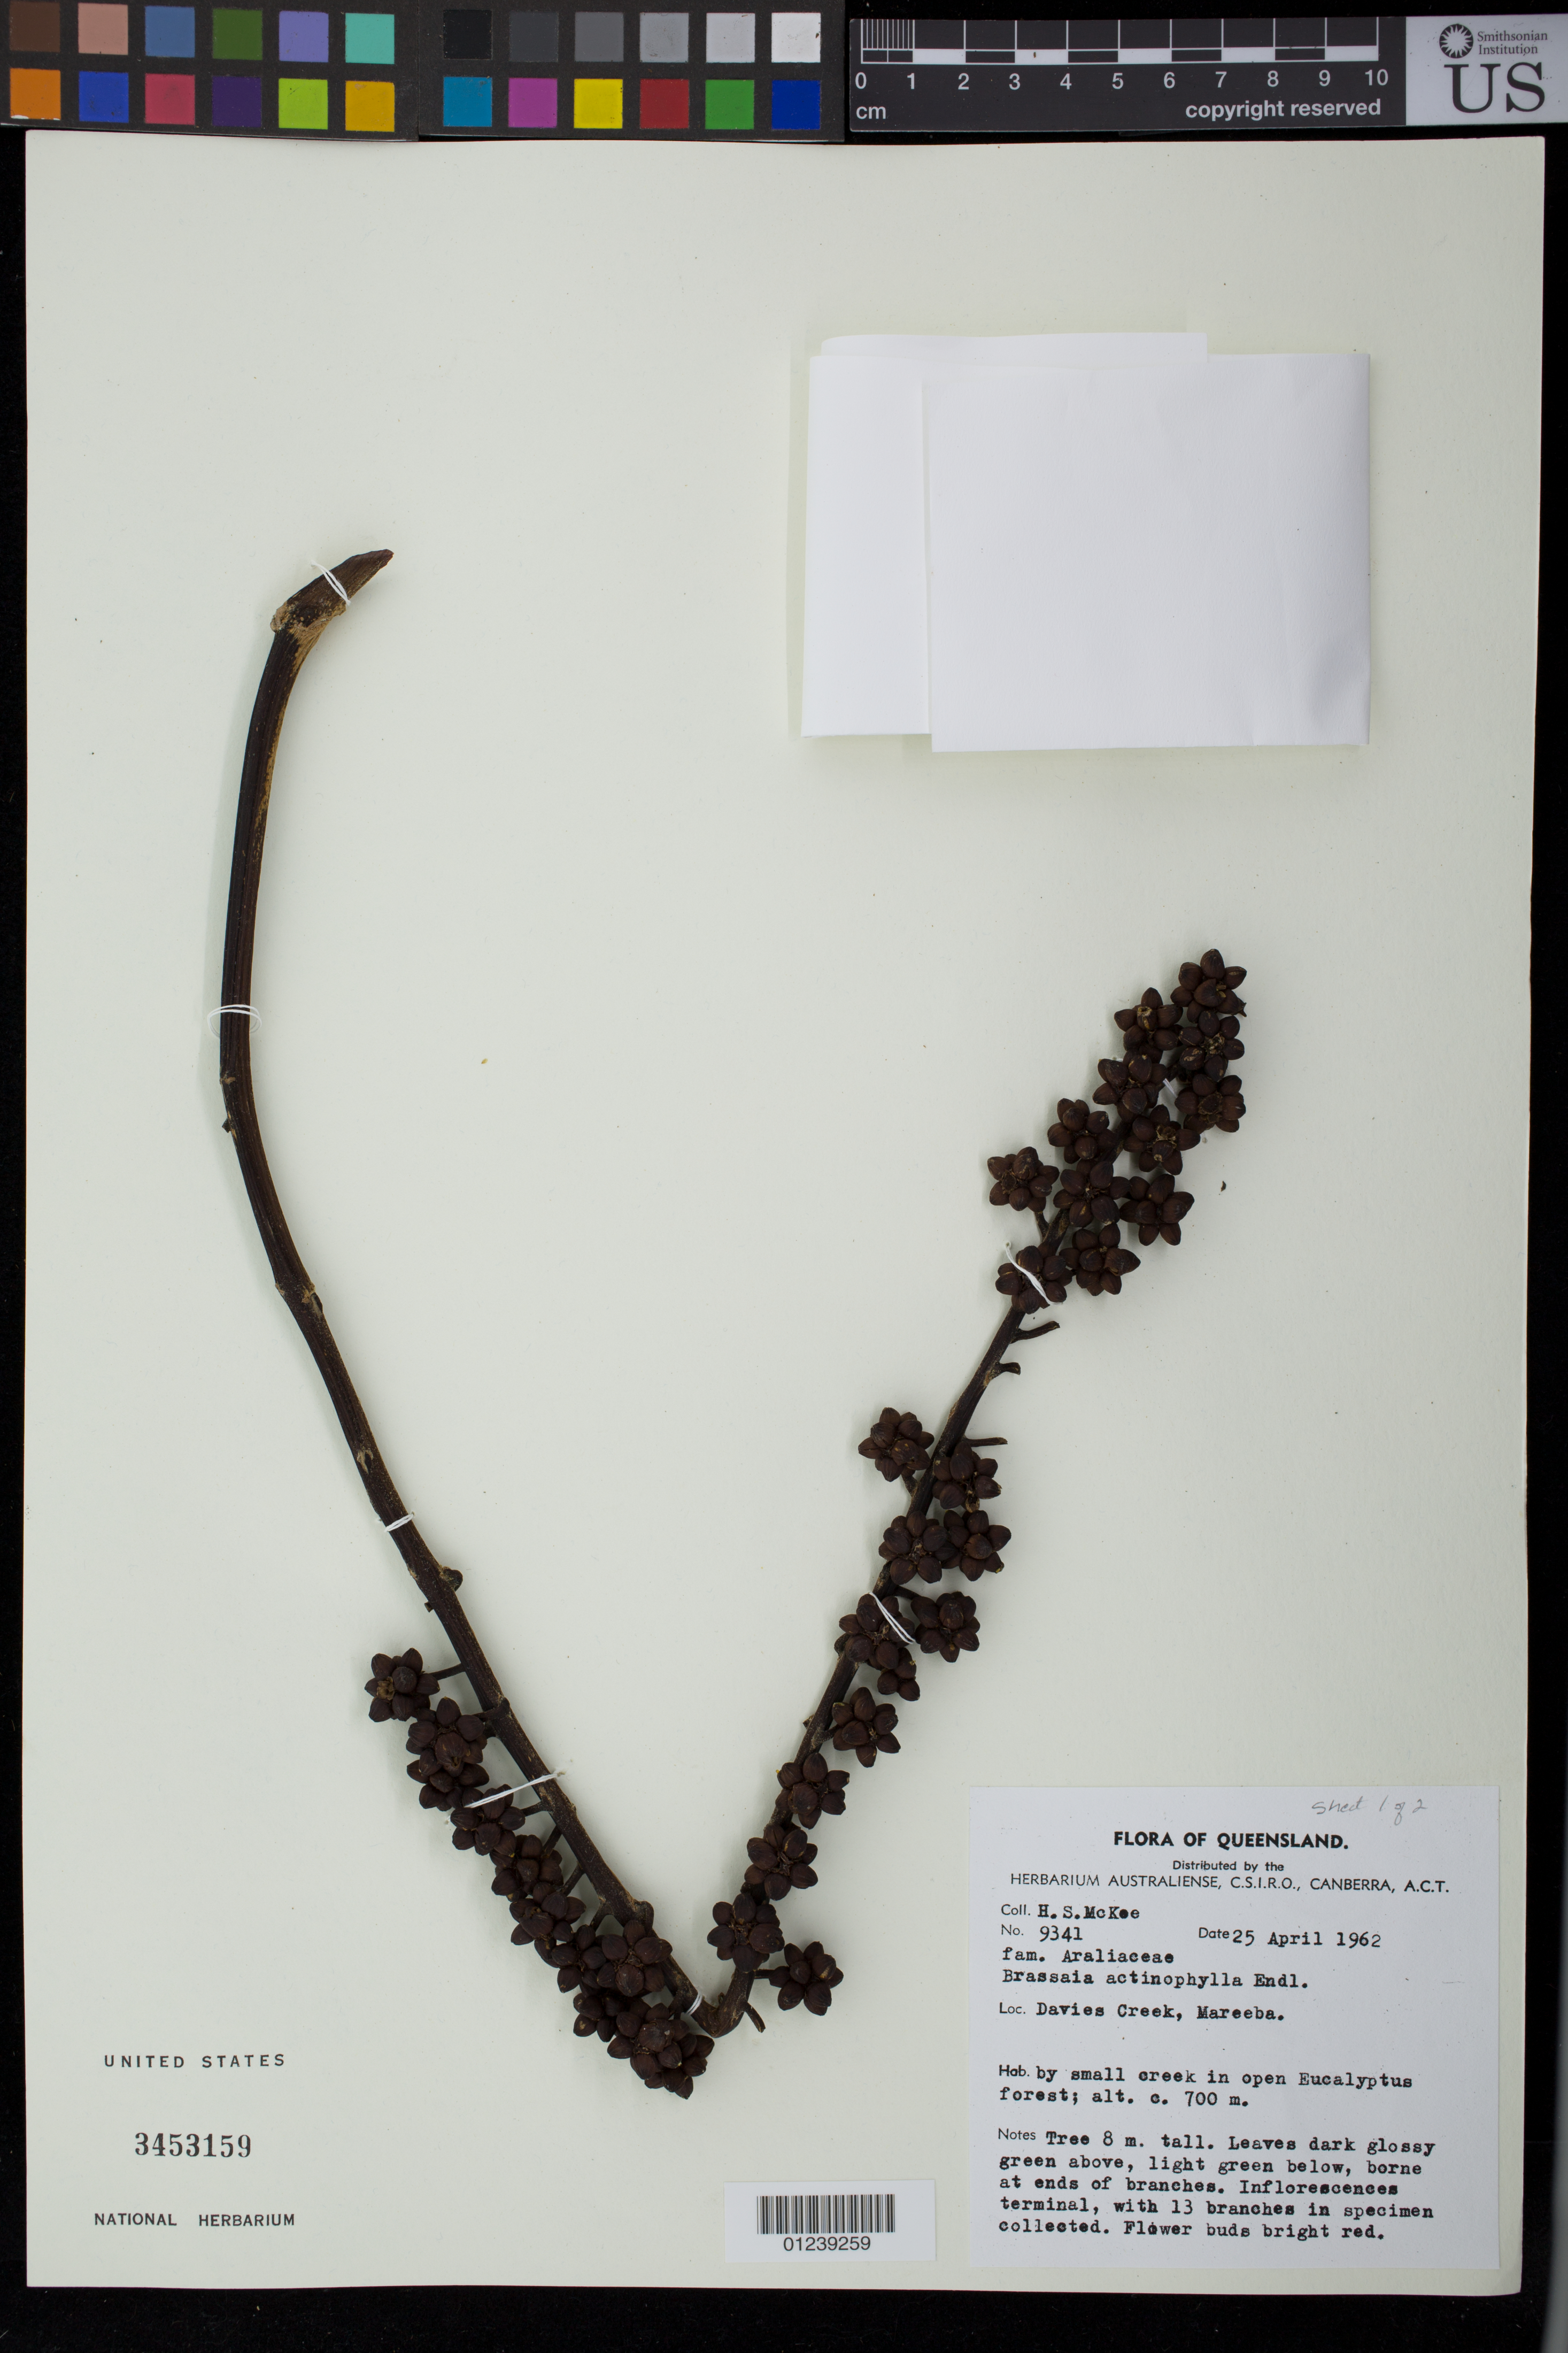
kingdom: Plantae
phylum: Tracheophyta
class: Magnoliopsida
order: Apiales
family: Araliaceae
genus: Schefflera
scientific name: Schefflera actinophylla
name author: (Endl.) Harms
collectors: H. S. McKee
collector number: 9341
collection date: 1962-04-25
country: Australia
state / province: Queensland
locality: Davies Creek, Mareeba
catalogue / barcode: US 3453159